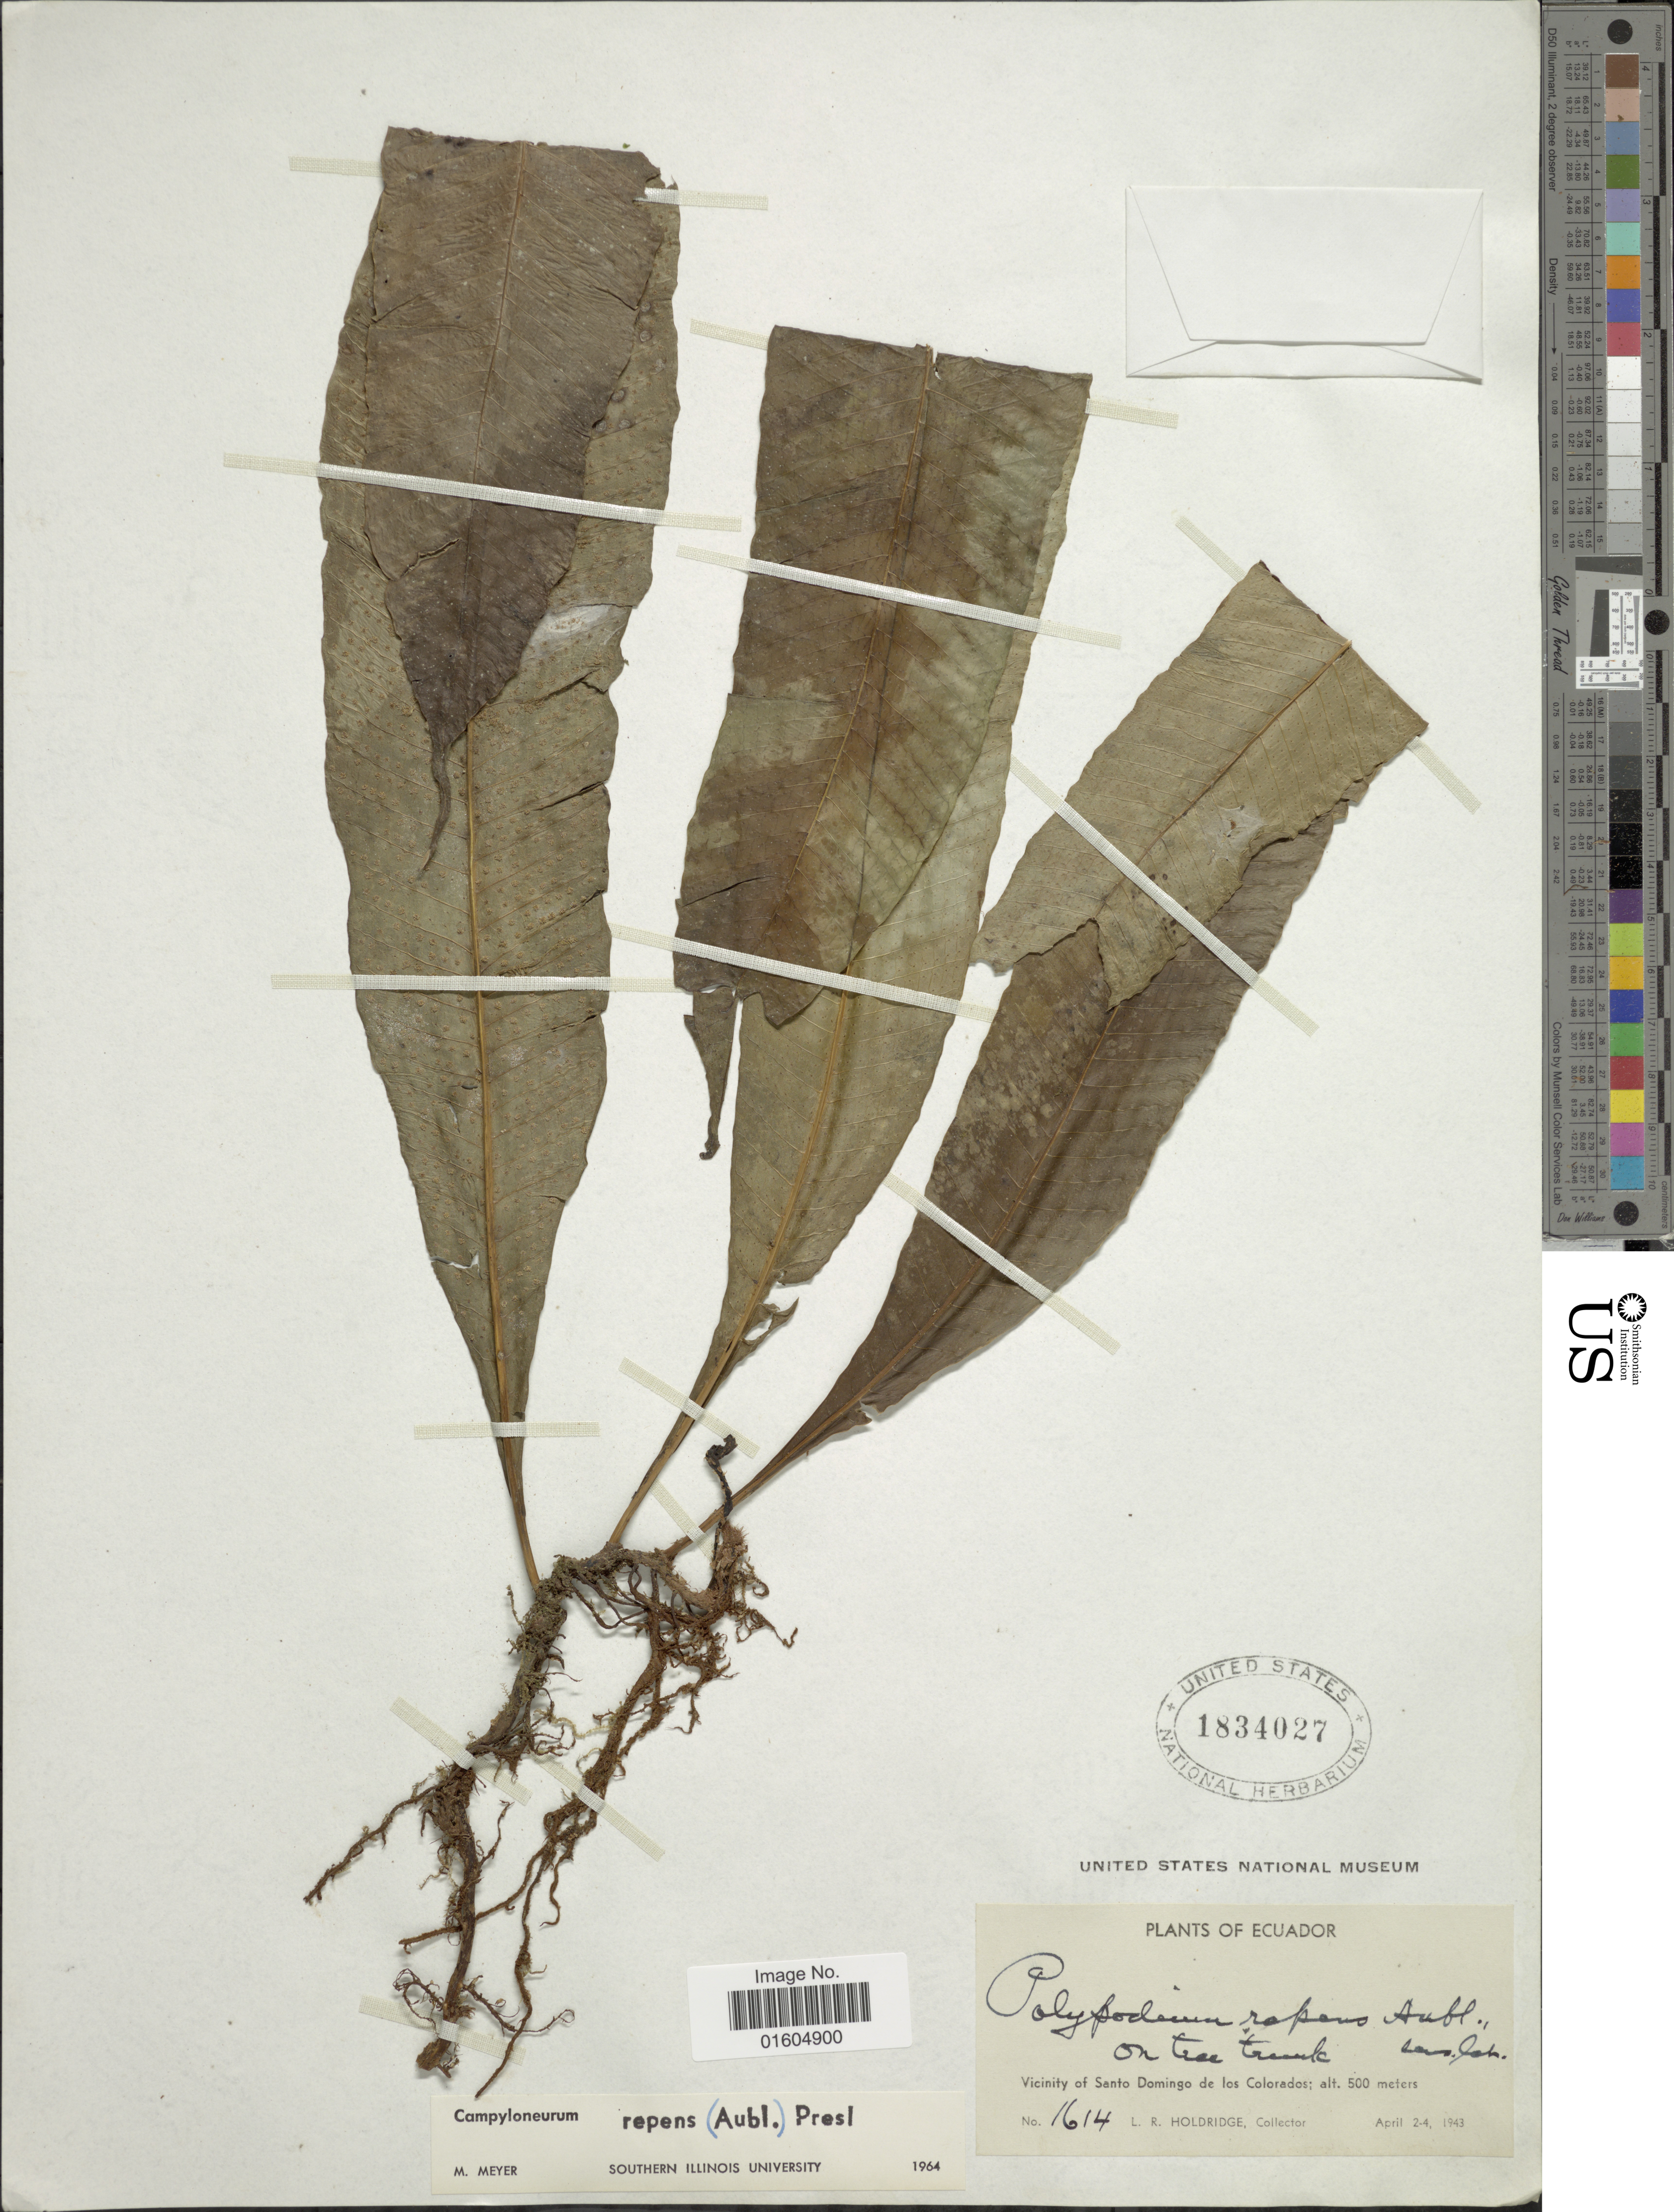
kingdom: Plantae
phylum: Tracheophyta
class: Polypodiopsida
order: Polypodiales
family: Polypodiaceae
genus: Campyloneurum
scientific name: Campyloneurum repens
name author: (Aubl.) C. Presl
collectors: L. Holdridge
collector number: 1614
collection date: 1943-04-01/1943-04-04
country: Ecuador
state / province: Tsáchilas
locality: Ecuador. Vicinity of Santo Domingo de los Colorados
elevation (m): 500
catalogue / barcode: US 1834027